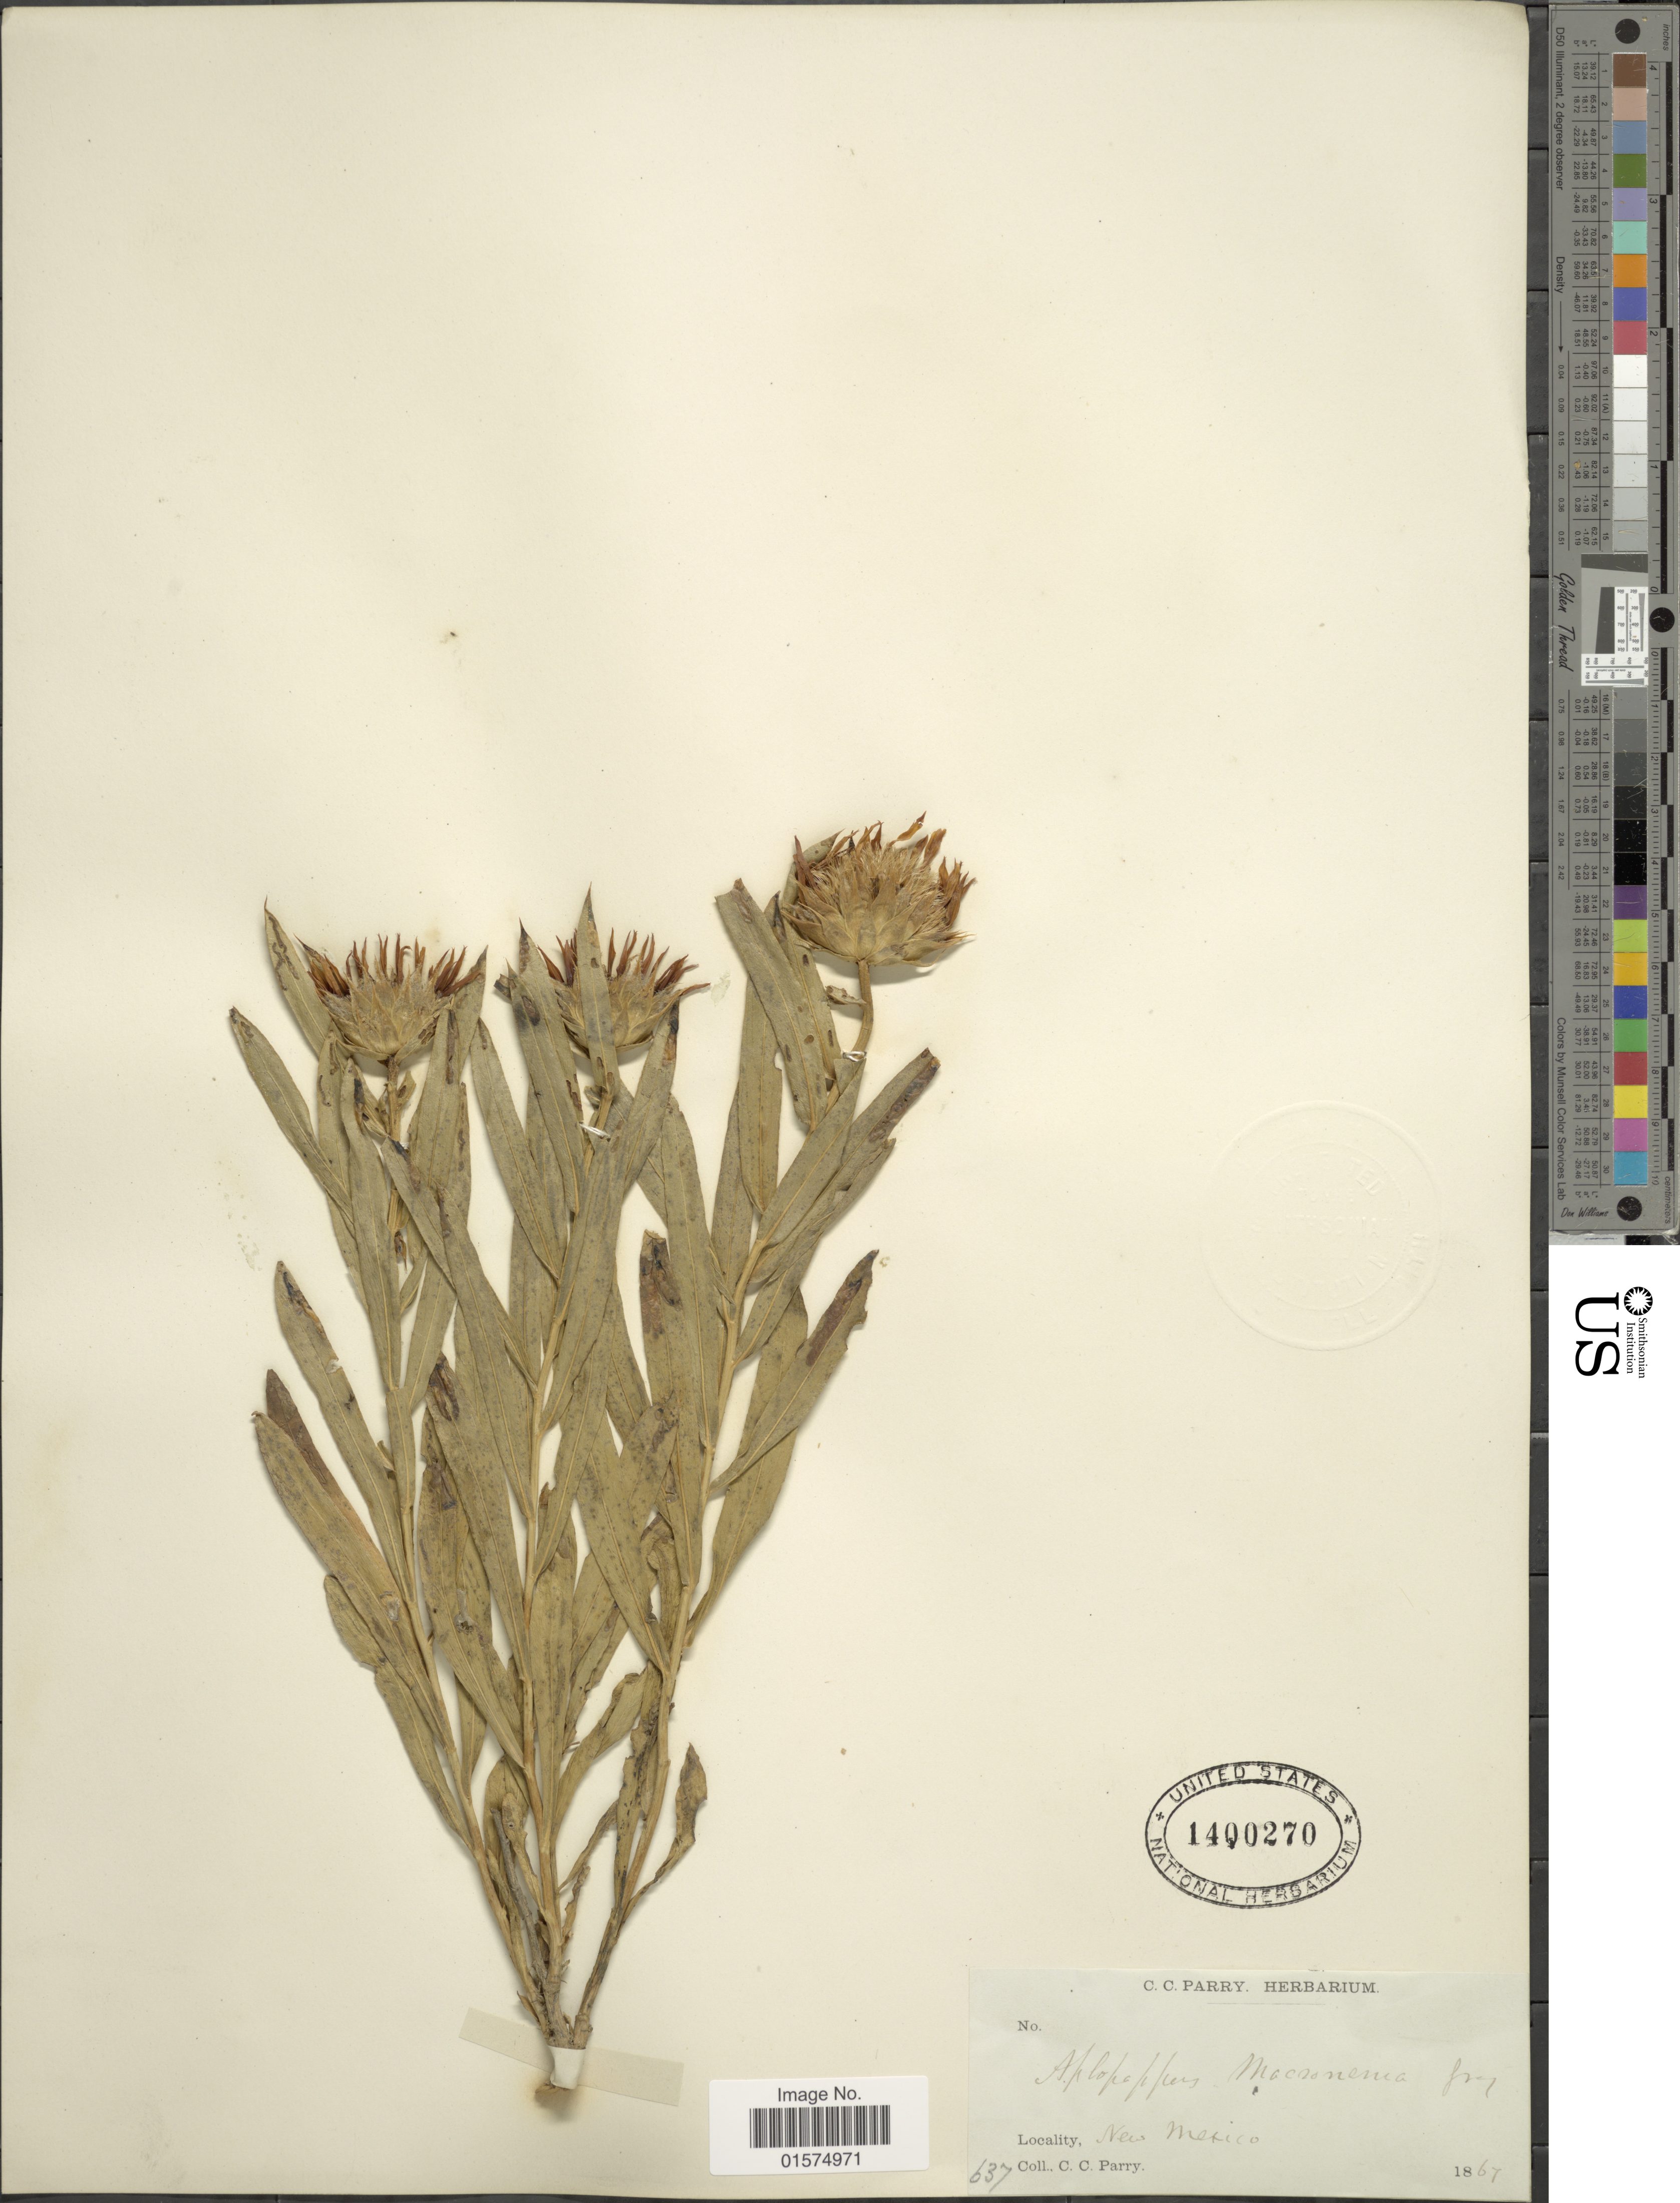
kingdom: Plantae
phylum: Tracheophyta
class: Magnoliopsida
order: Asterales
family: Asteraceae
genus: Ericameria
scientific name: Ericameria discoidea var. discoidea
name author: (Nutt.) G.L. Nesom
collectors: C. C. Parry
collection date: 1867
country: United States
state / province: New Mexico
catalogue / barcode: US 1400270